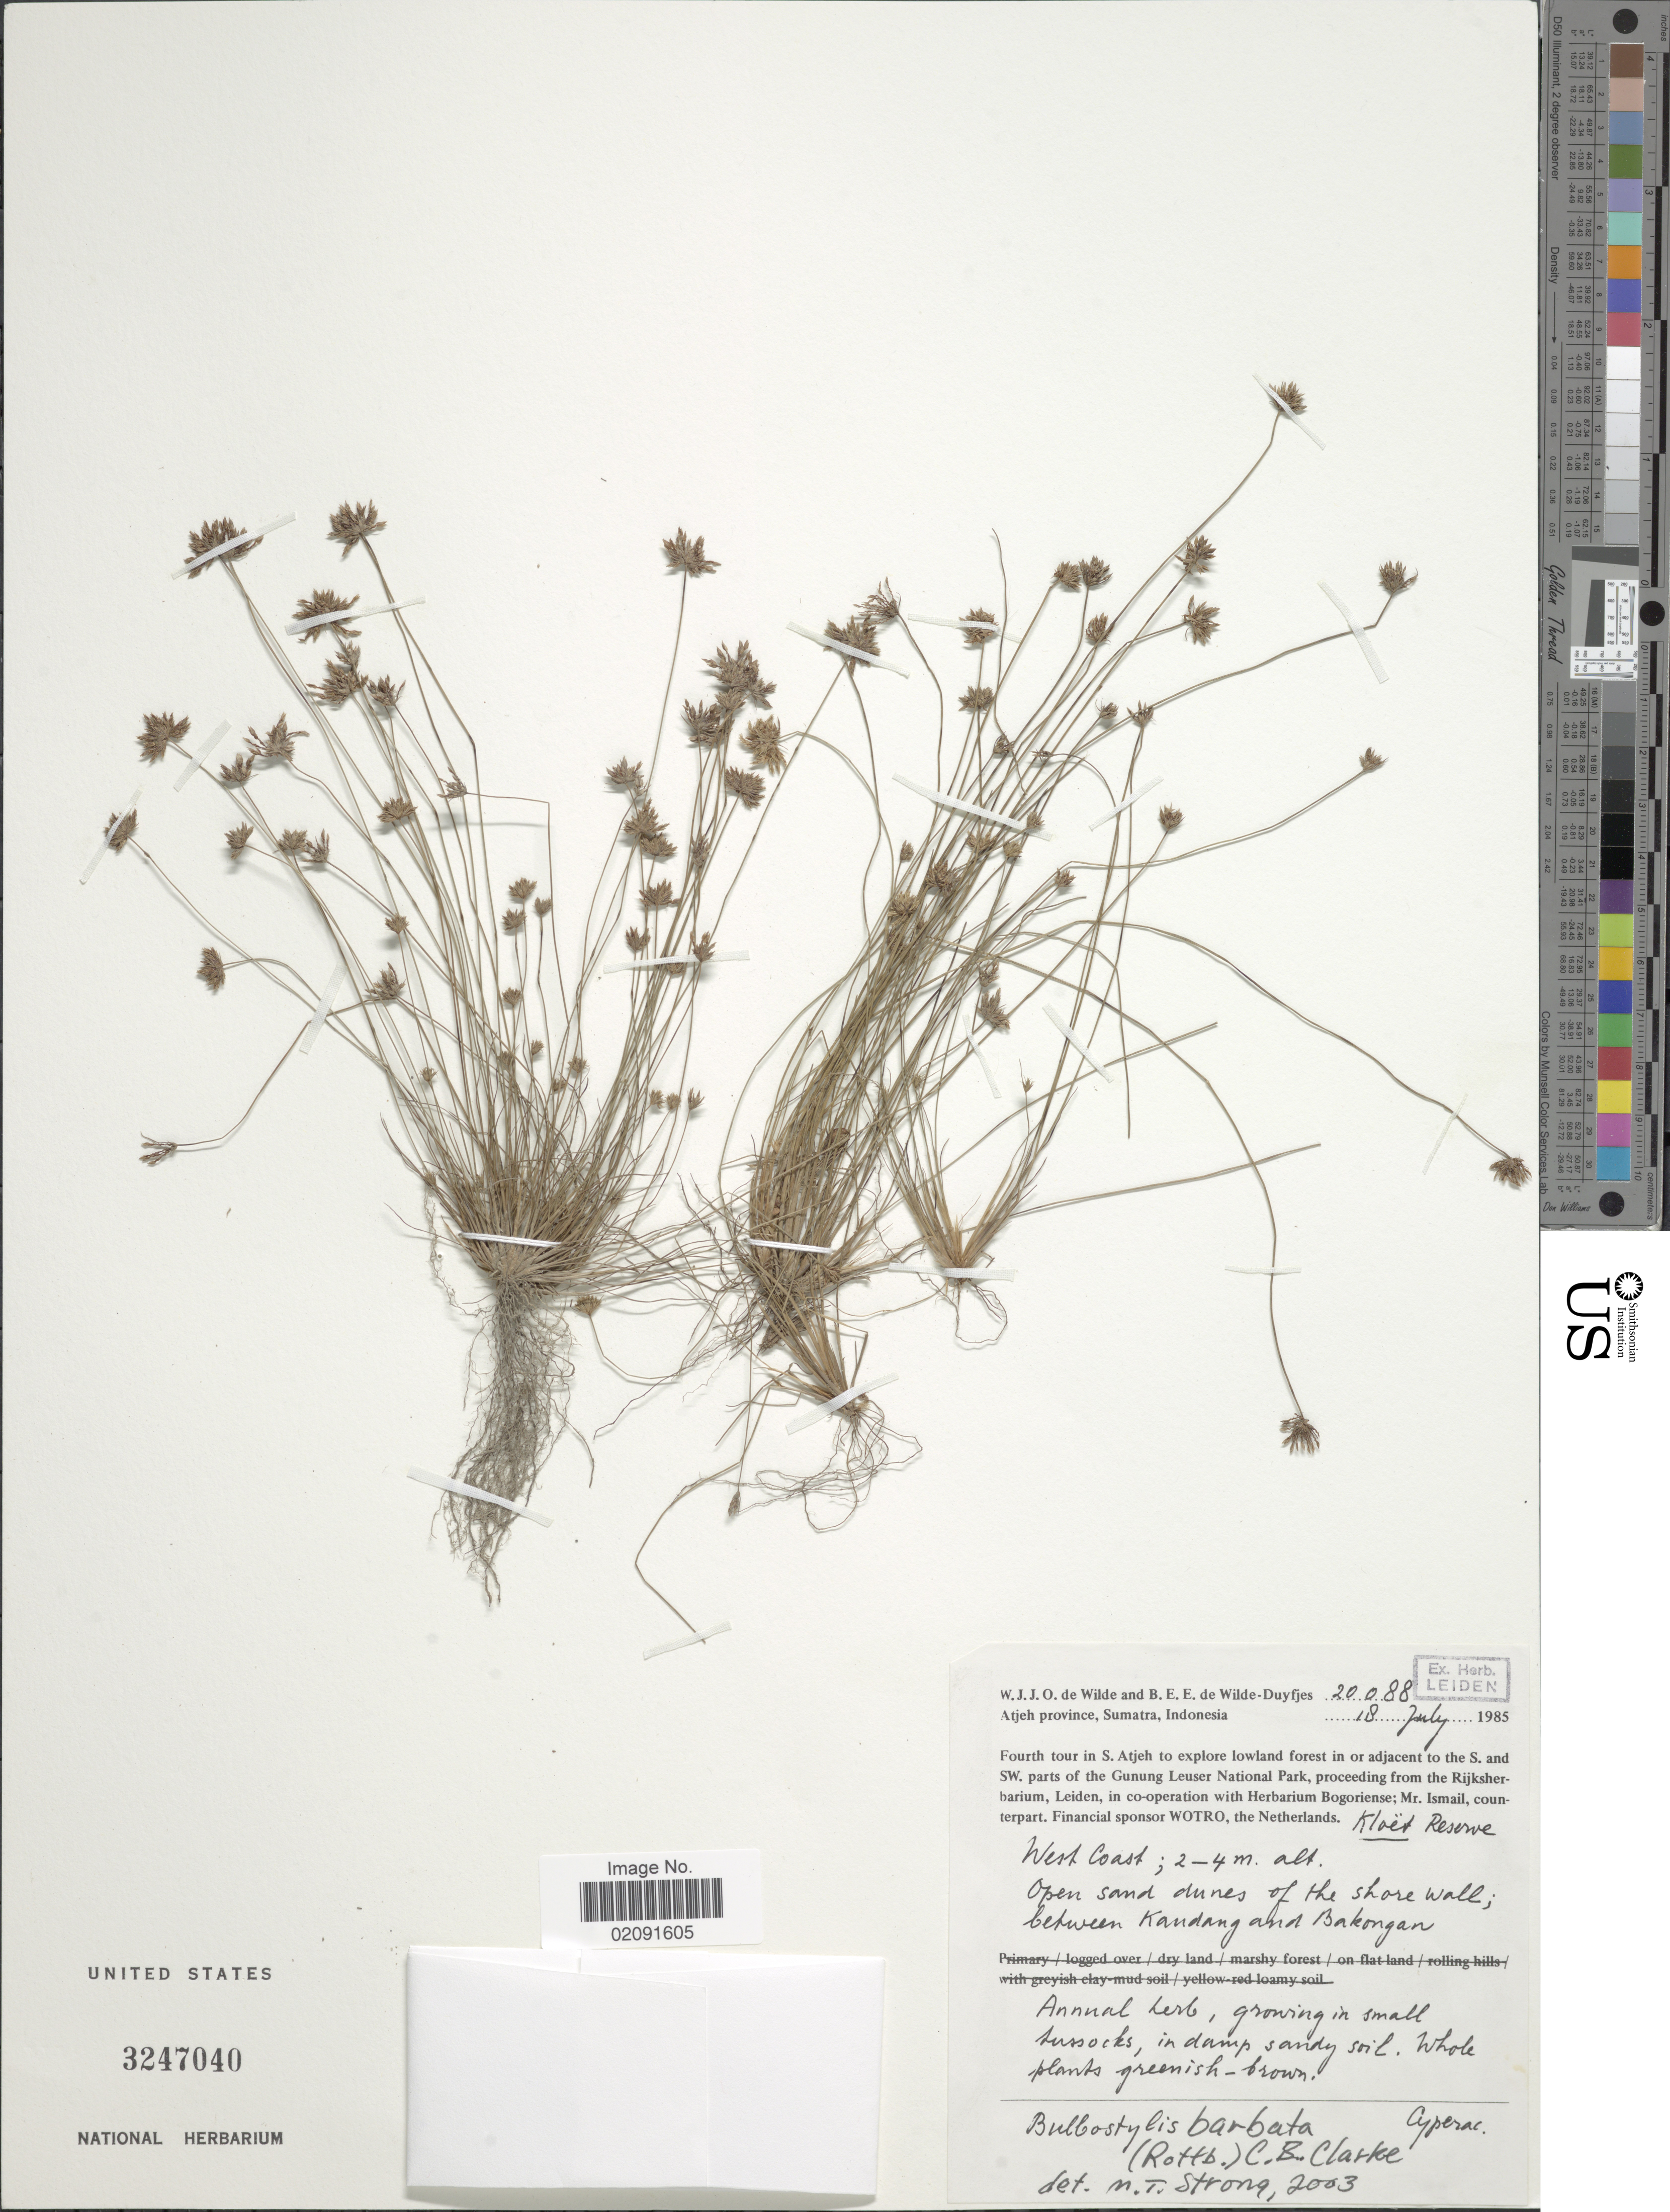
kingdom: Plantae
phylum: Tracheophyta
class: Liliopsida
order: Poales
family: Cyperaceae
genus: Bulbostylis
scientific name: Bulbostylis barbata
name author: (Rottb.) C.B. Clarke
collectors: W. J. de Wilde & B. E. de Wilde-Duyfjes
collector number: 20088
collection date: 1985-07-18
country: Indonesia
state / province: Sumatra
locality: Atjeh Province. West Coast. S. Atjeh. in or adjacent to the S. and SW. parts of the Gunung Leuser National Park. between Kandang and Bakongan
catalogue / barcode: US 3247040